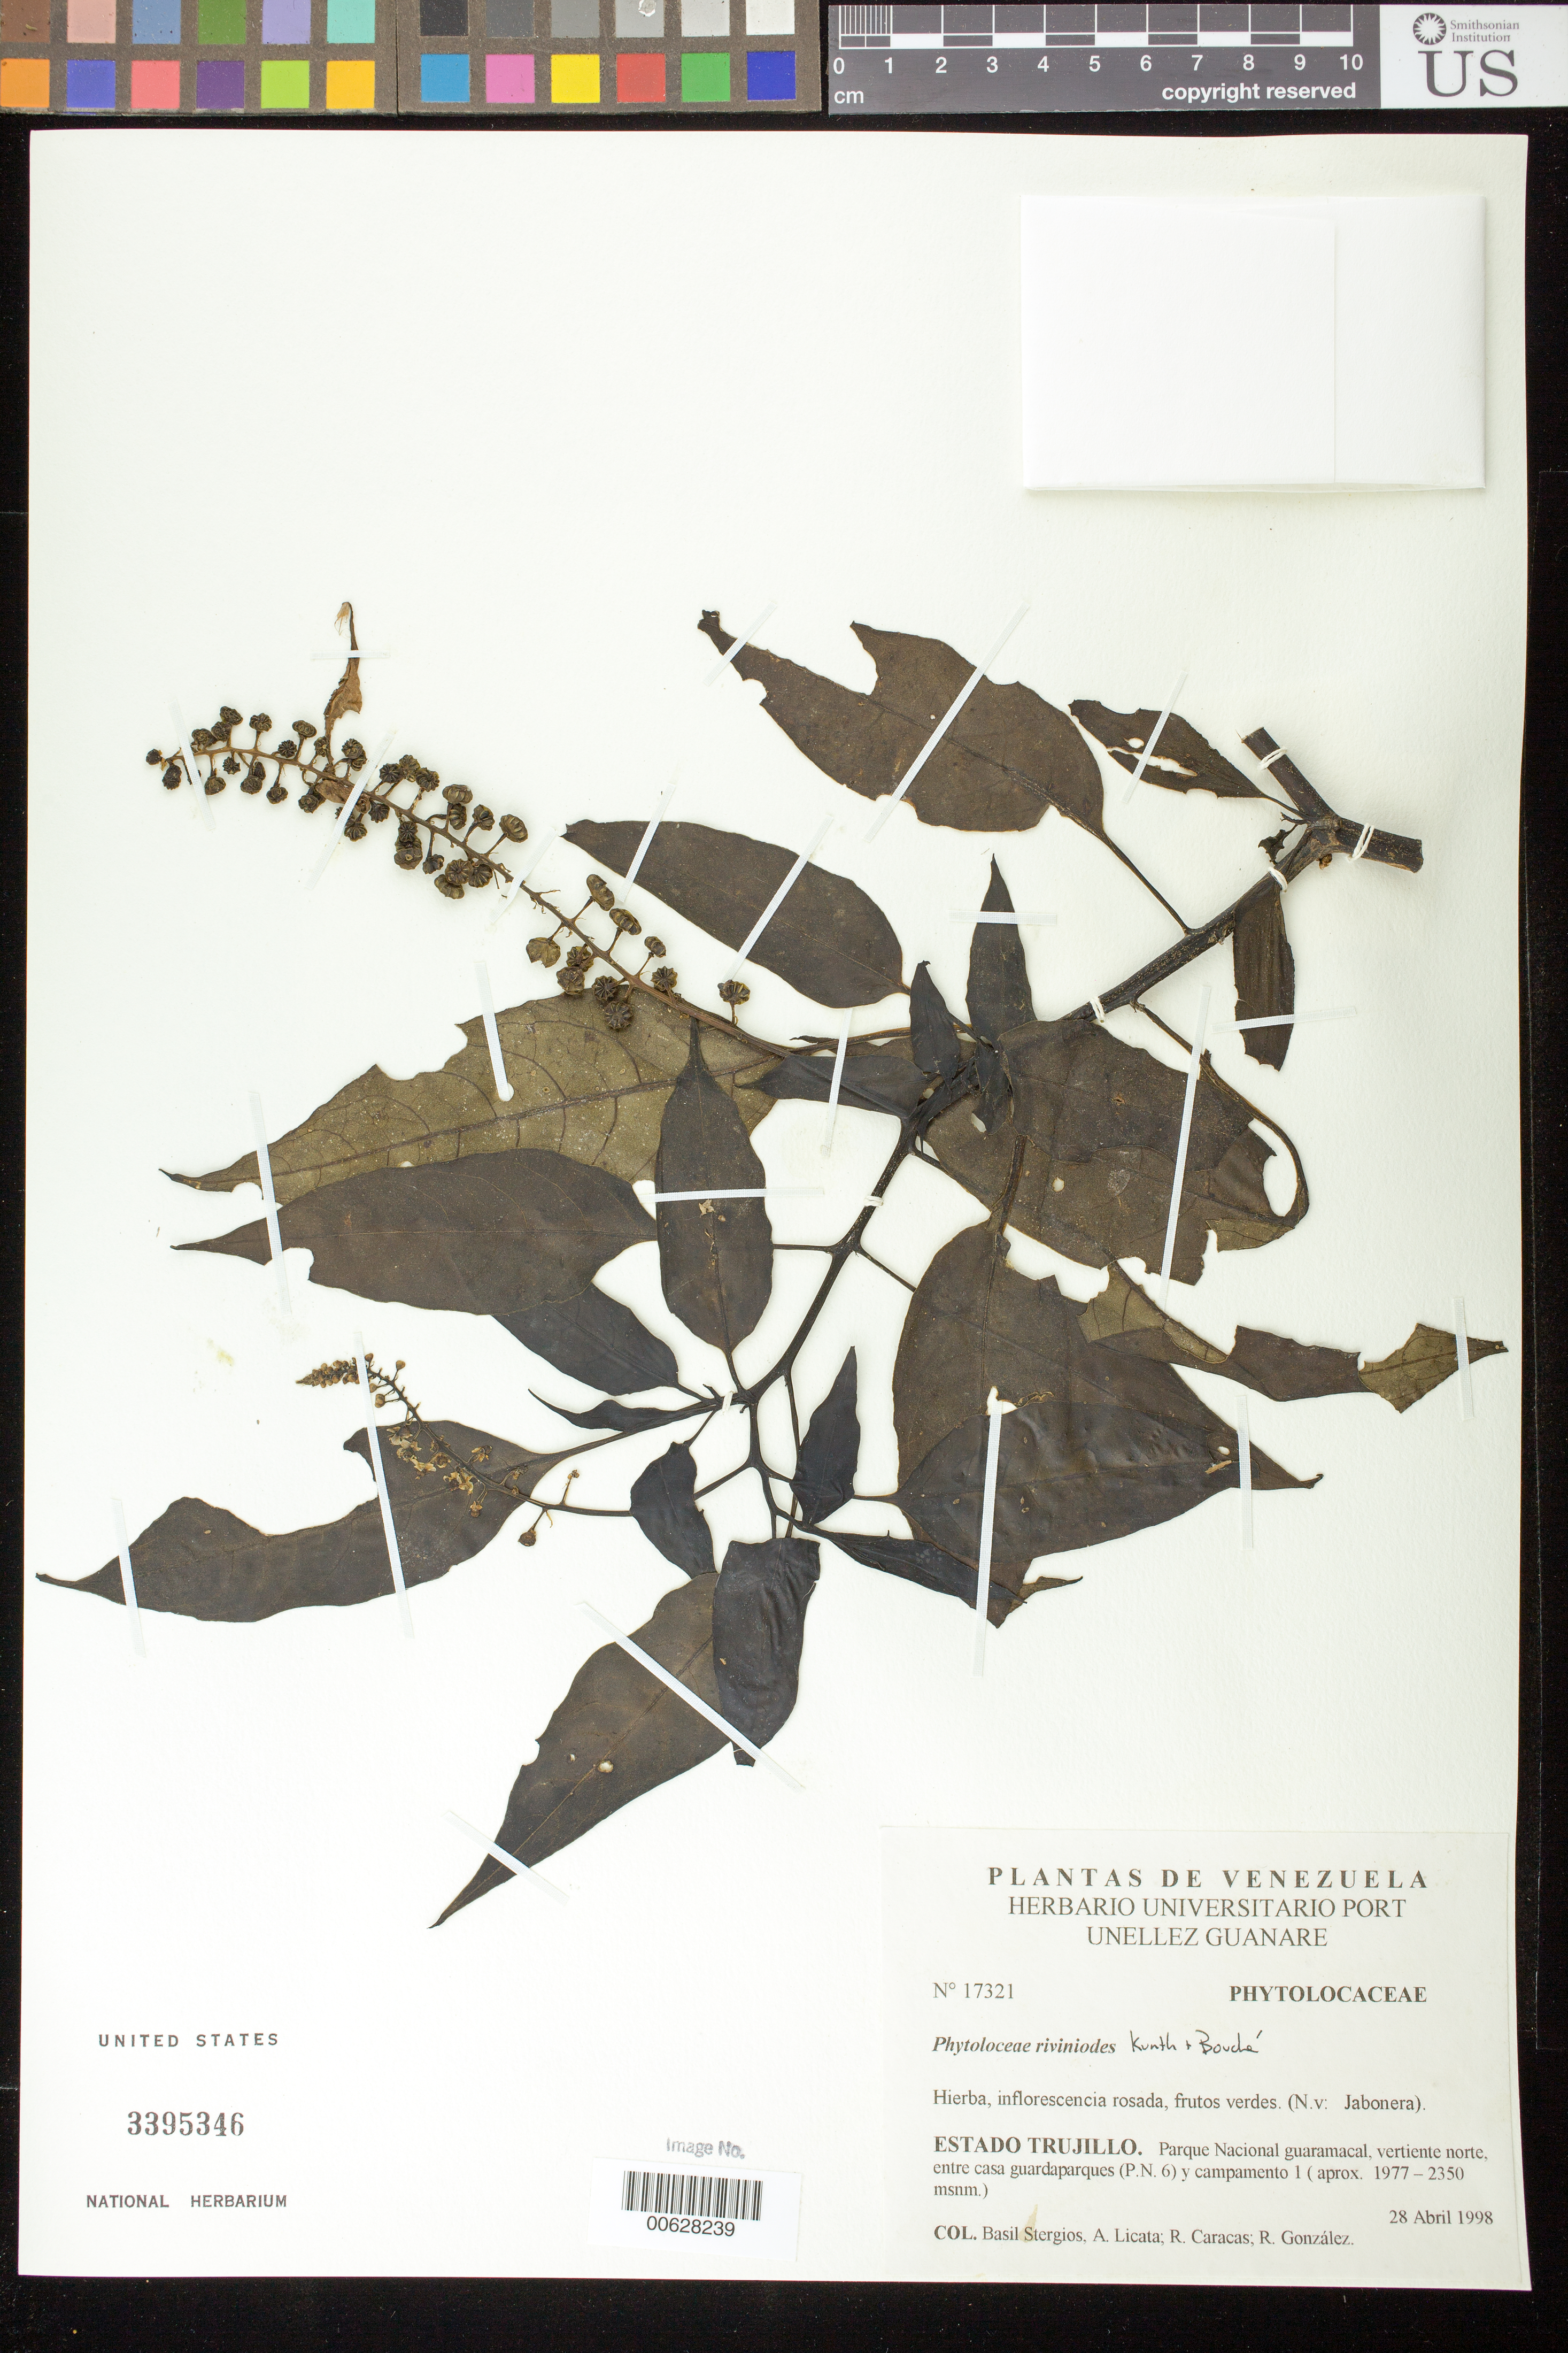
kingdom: Plantae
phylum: Tracheophyta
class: Magnoliopsida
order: Caryophyllales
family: Phytolaccaceae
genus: Phytolacca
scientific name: Phytolacca rivinoides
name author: Kunth & C.D. Bouché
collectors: B. G. Stergios, A. Licata, R. Caracas & R. González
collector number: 17321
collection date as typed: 28 Apr 1998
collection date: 1998-04-28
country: Venezuela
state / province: Trujillo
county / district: Boconó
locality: Parque Nacional Guaramacal, vertiente N, entre casa guardaparques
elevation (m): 1977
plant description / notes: Common name: Jabonera; PORT, US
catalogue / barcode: US 3395346